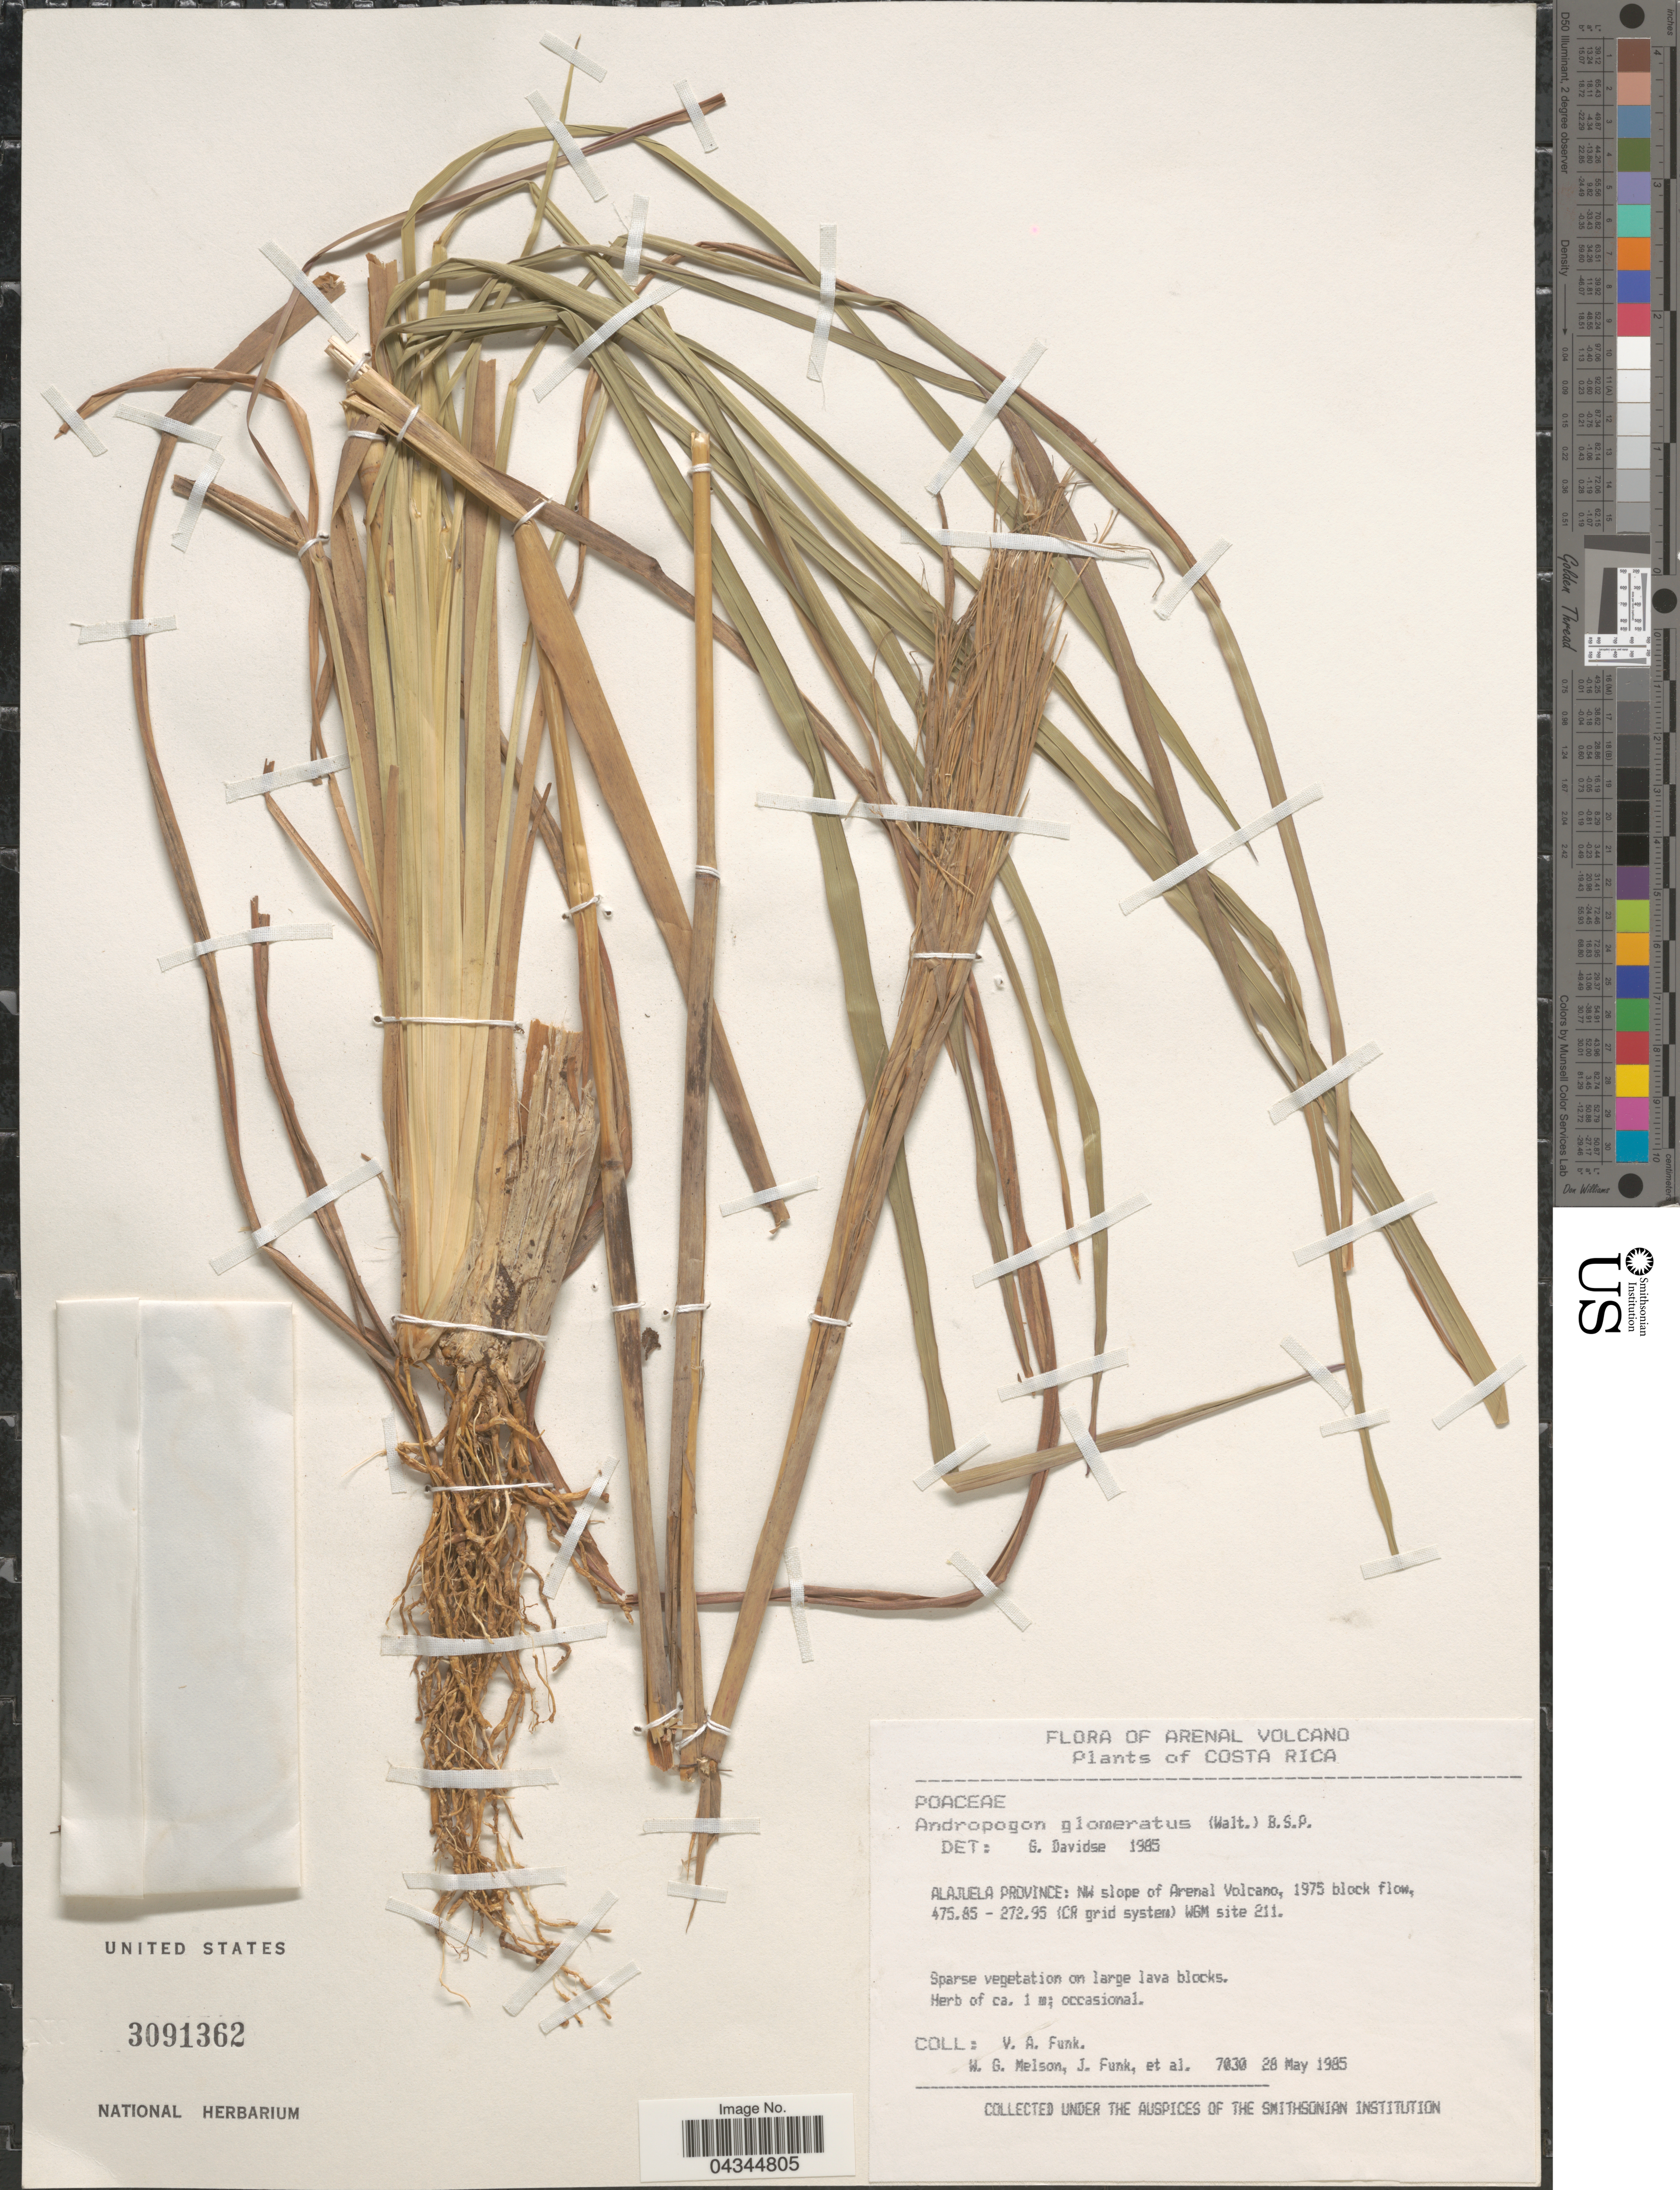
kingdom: Plantae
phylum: Tracheophyta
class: Liliopsida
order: Poales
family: Poaceae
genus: Andropogon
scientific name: Andropogon glomeratus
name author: (Walter) Britton et al.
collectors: V. Funk, W. Melson, J. Funk & et al.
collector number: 7030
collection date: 1985-05-28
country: Costa Rica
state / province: Alajuela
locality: Arenal Volcano. NW slope of Arenal Volcano, 1975 block flow, 475.85 - 272.95 (CR grid system) WGM site 211.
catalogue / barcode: US 3091362